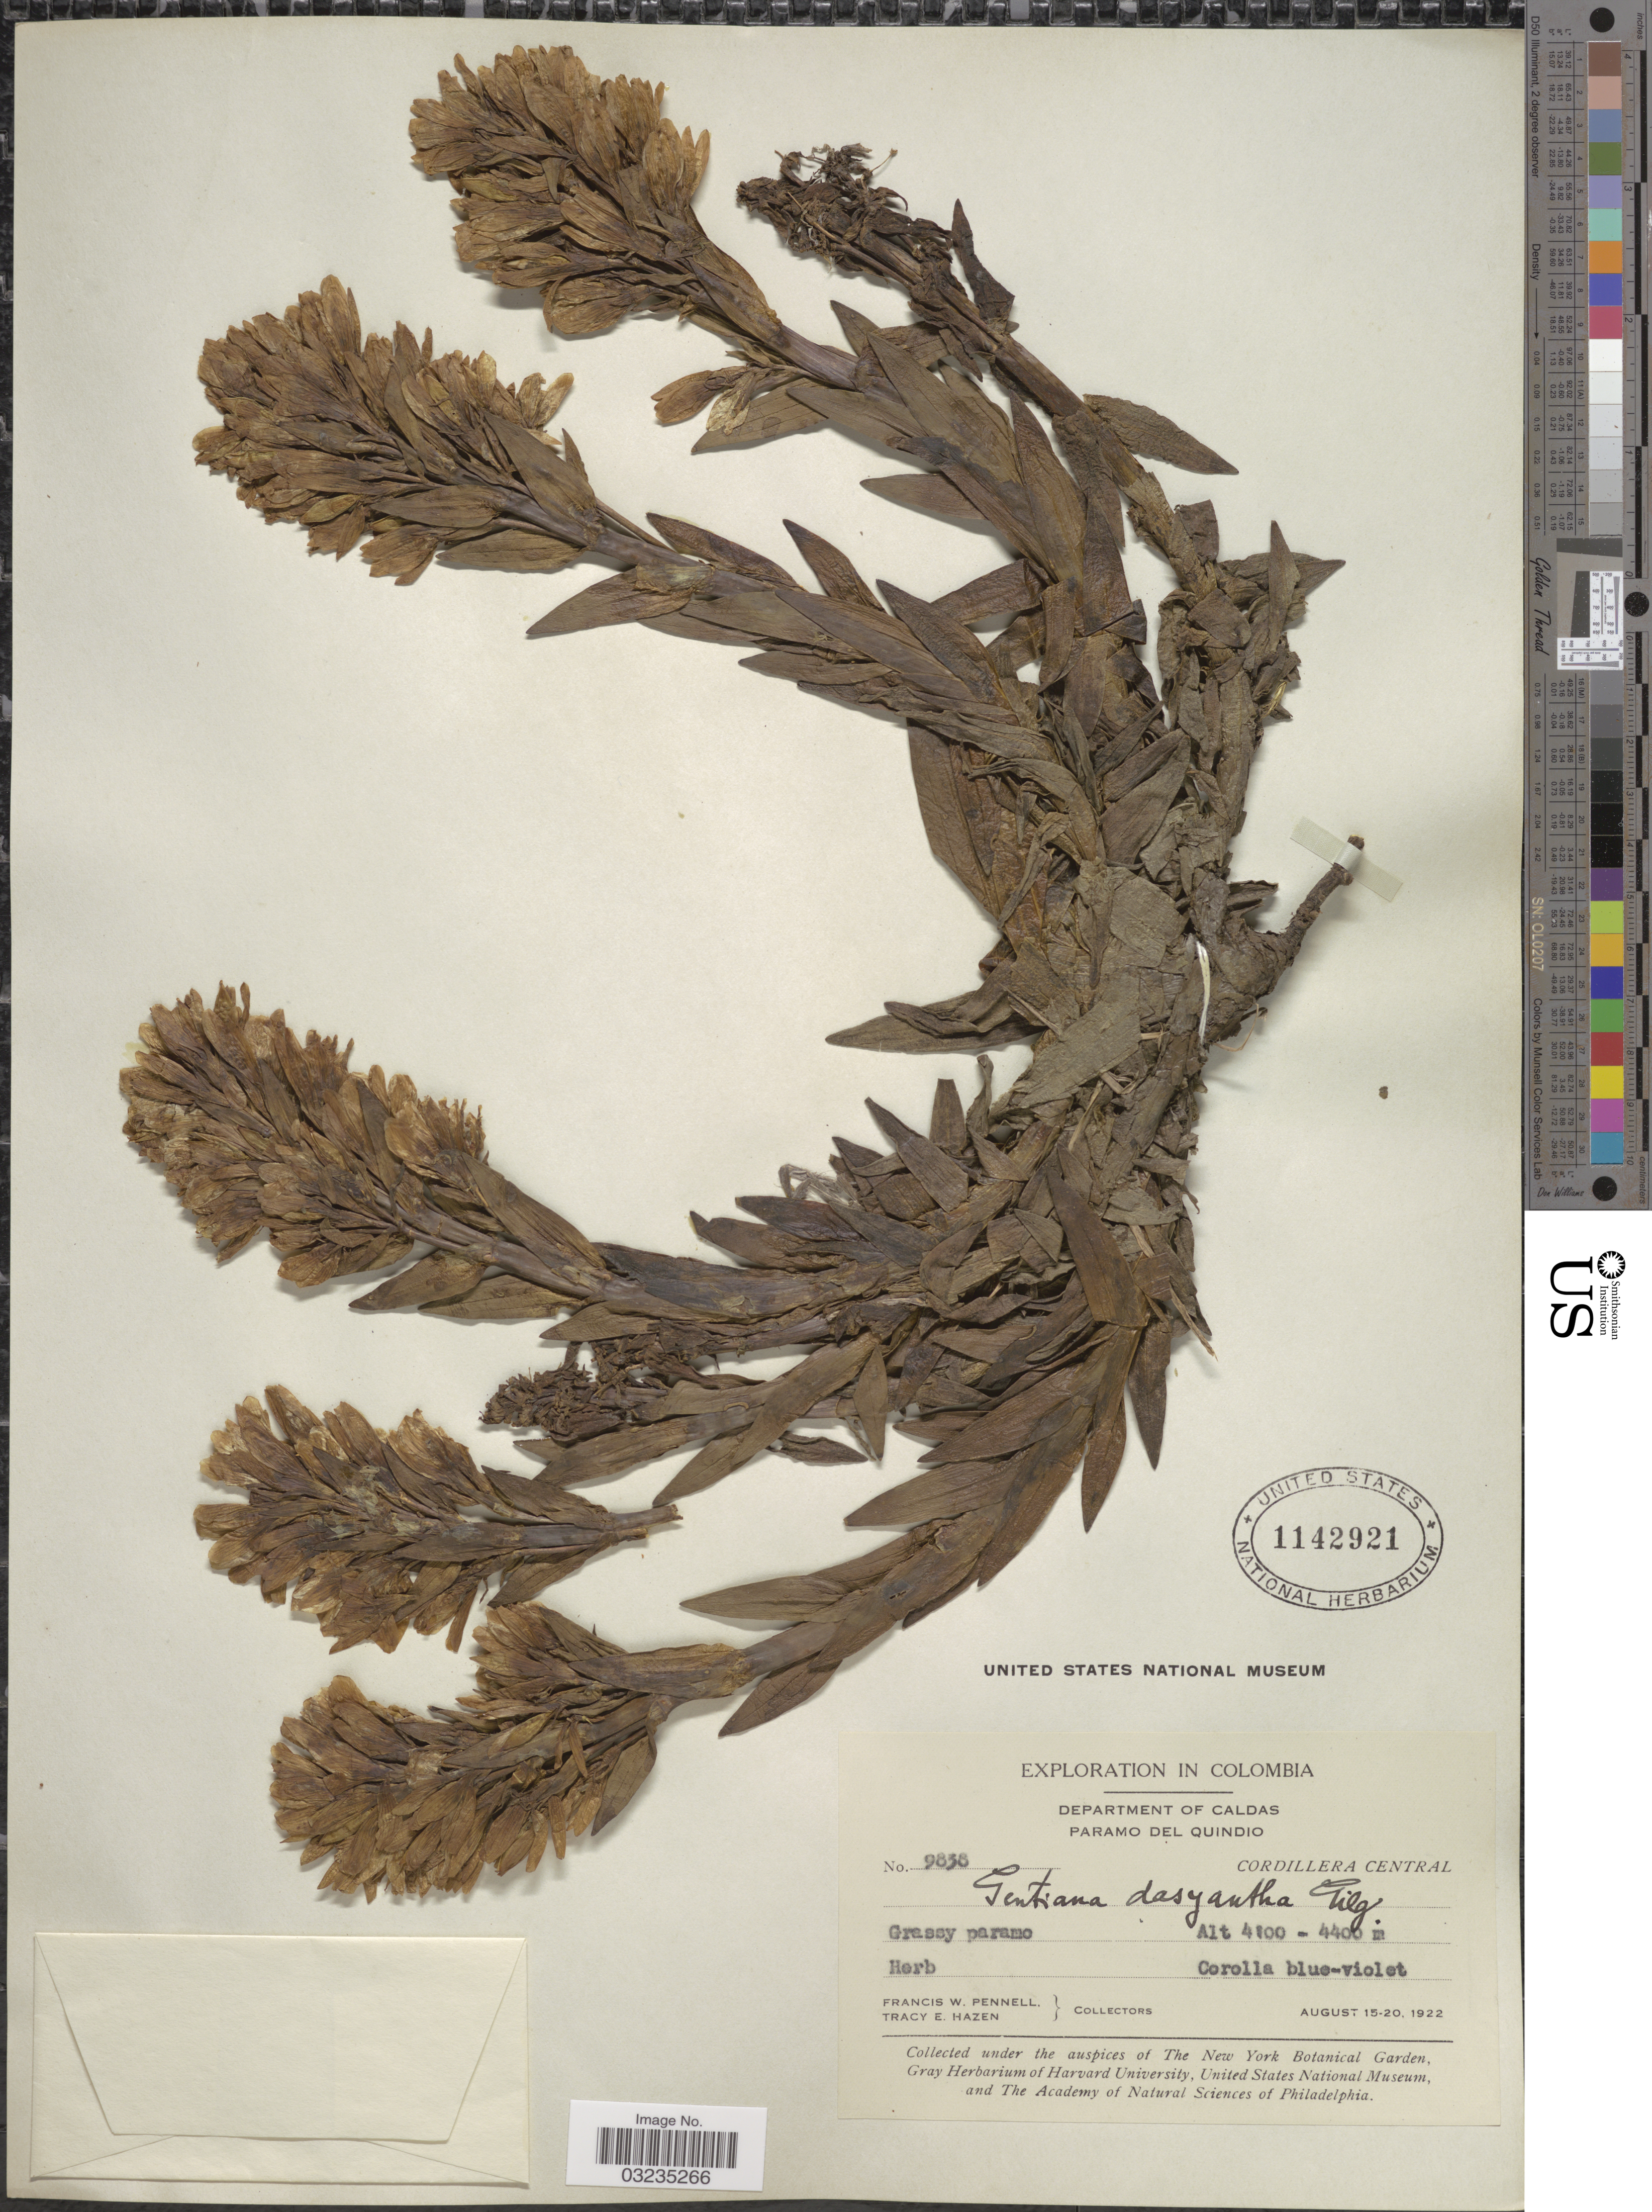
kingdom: Plantae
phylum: Tracheophyta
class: Magnoliopsida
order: Gentianales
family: Gentianaceae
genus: Gentiana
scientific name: Gentiana dasyantha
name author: Gilg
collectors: F. W. Pennell & T. E. Hazen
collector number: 9838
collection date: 1922-08-15/1922-08-20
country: Colombia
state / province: Caldas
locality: Department of Caldas. Paramo del Quindio. Cordillera Central.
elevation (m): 4100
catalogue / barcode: US 1142921